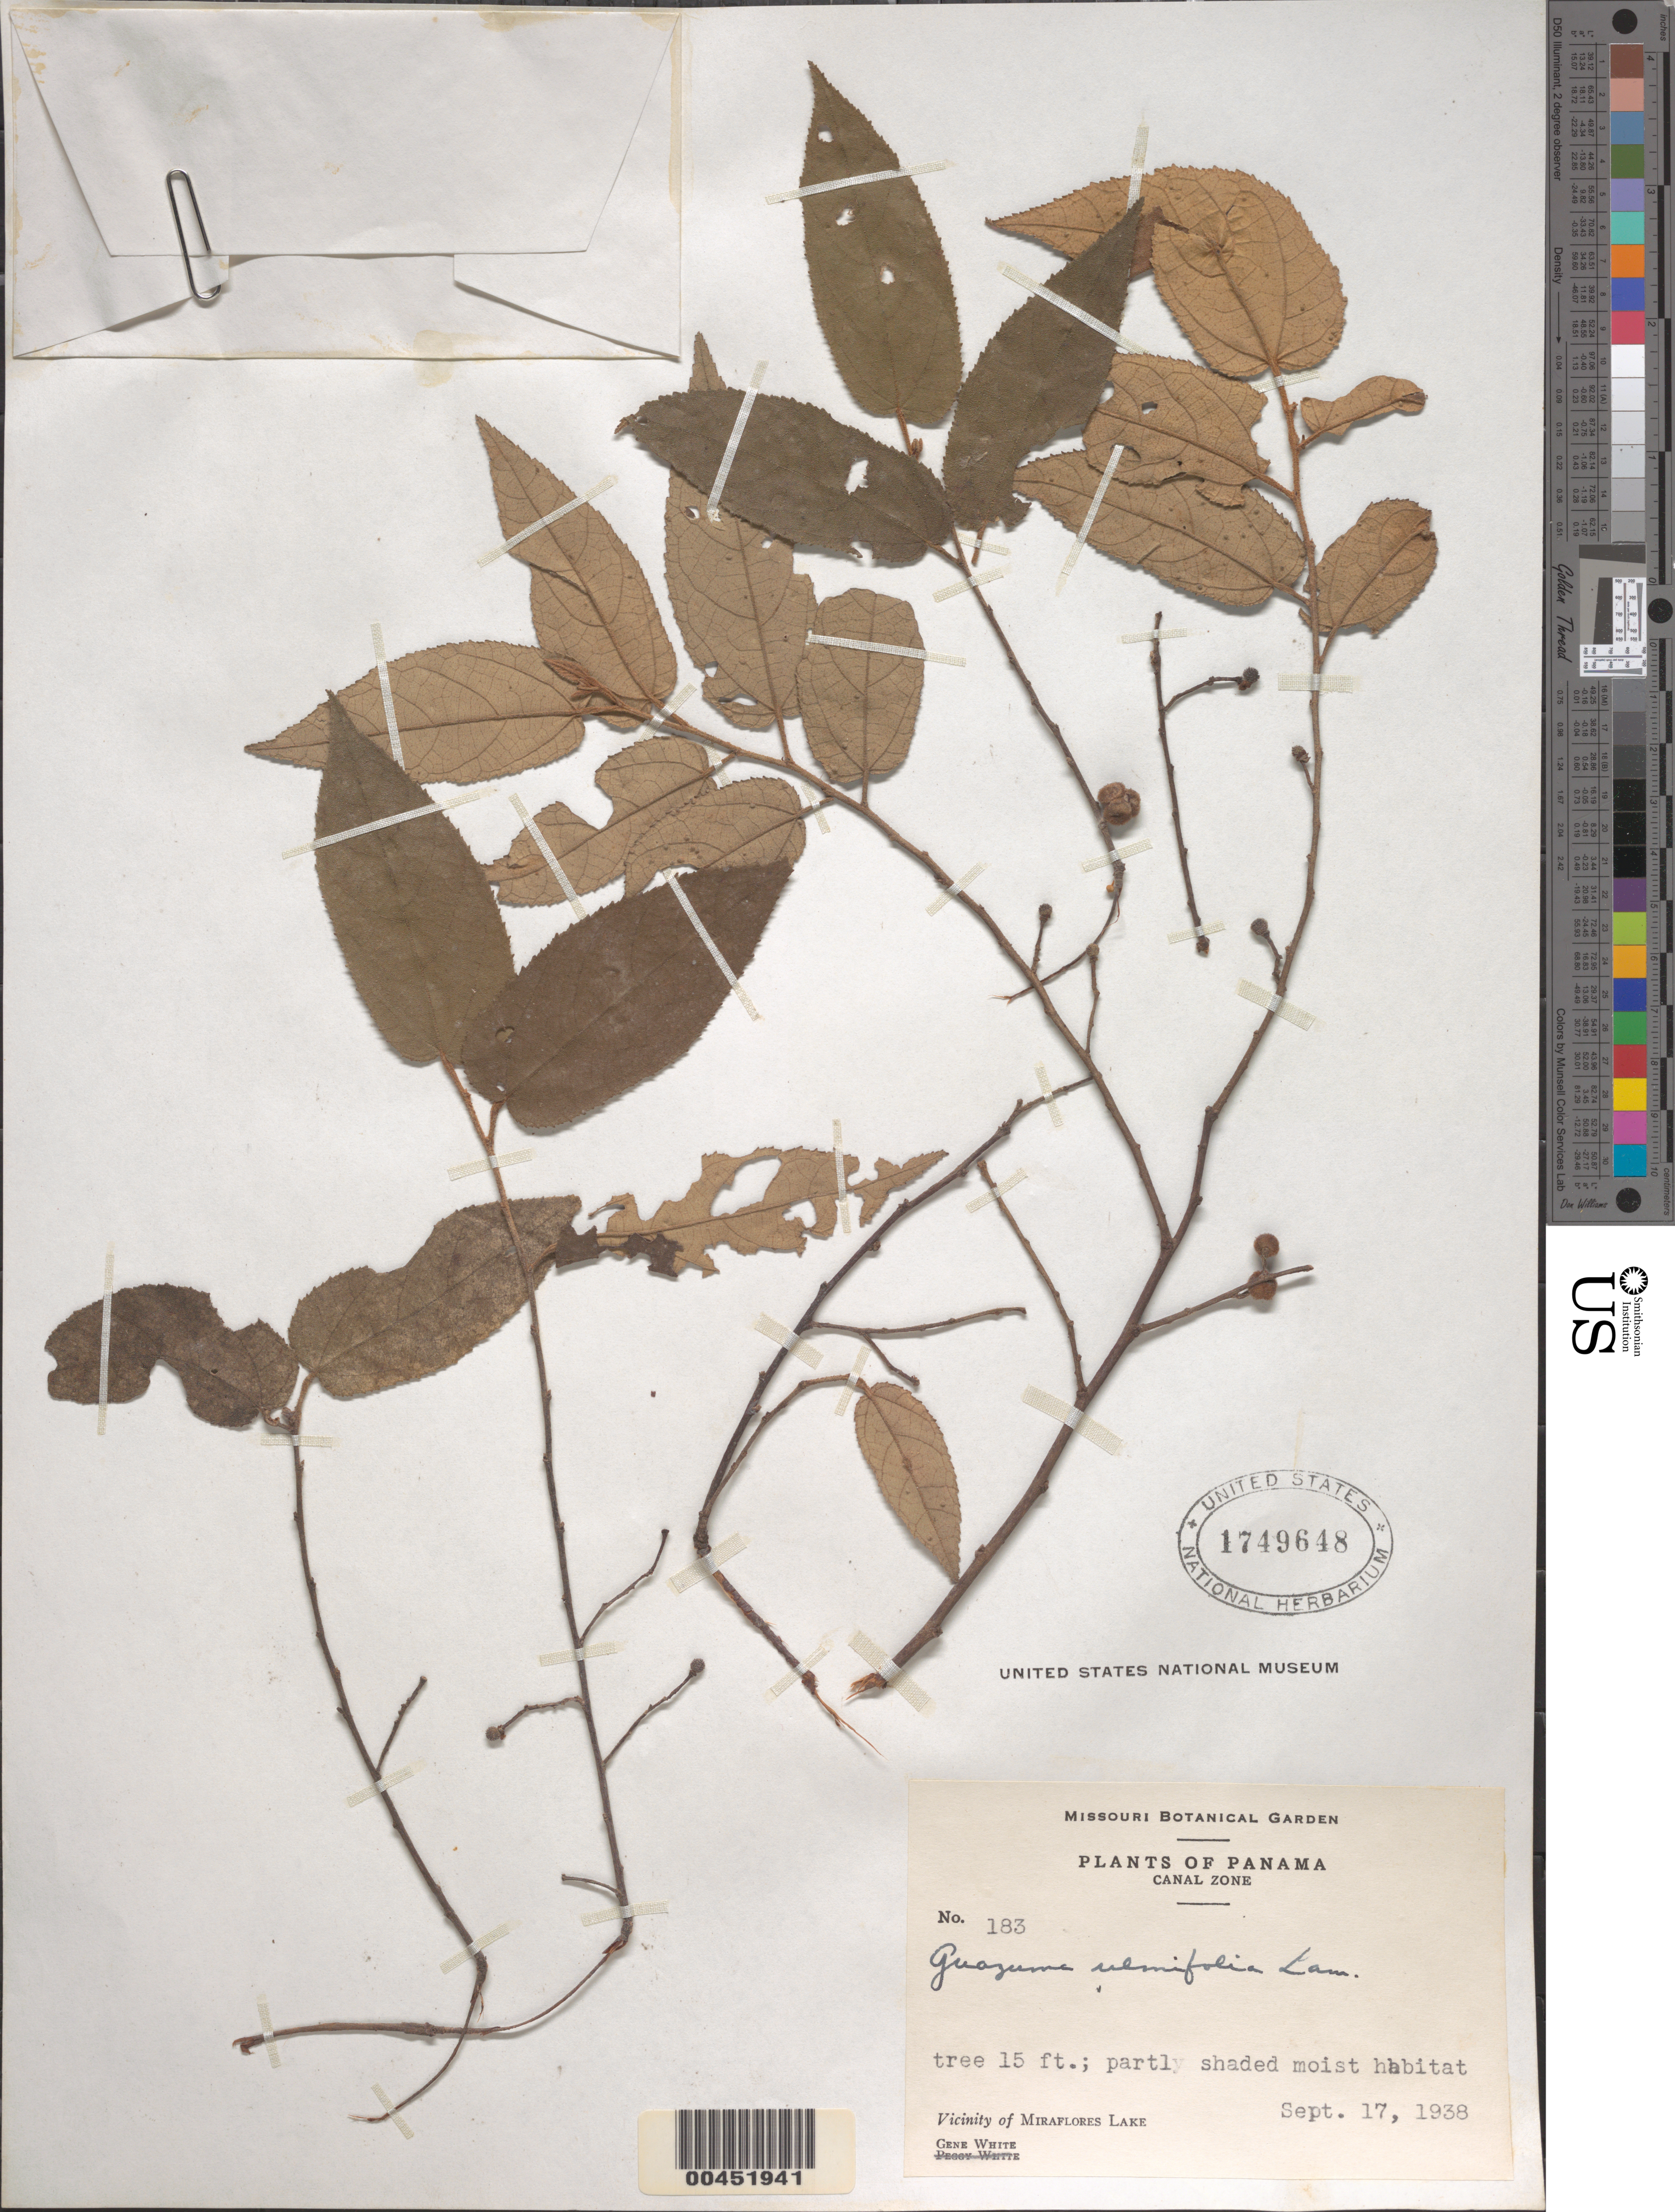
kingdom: Plantae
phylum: Tracheophyta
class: Magnoliopsida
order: Malvales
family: Malvaceae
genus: Guazuma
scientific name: Guazuma ulmifolia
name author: Lam.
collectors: G. White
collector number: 183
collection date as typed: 17 Sep 1938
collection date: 1938-09-17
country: Panama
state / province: Panamá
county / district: Canal Zone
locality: Vicinity of Miraflores Locks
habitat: Partly shaded moist habitat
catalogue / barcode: US 1749648